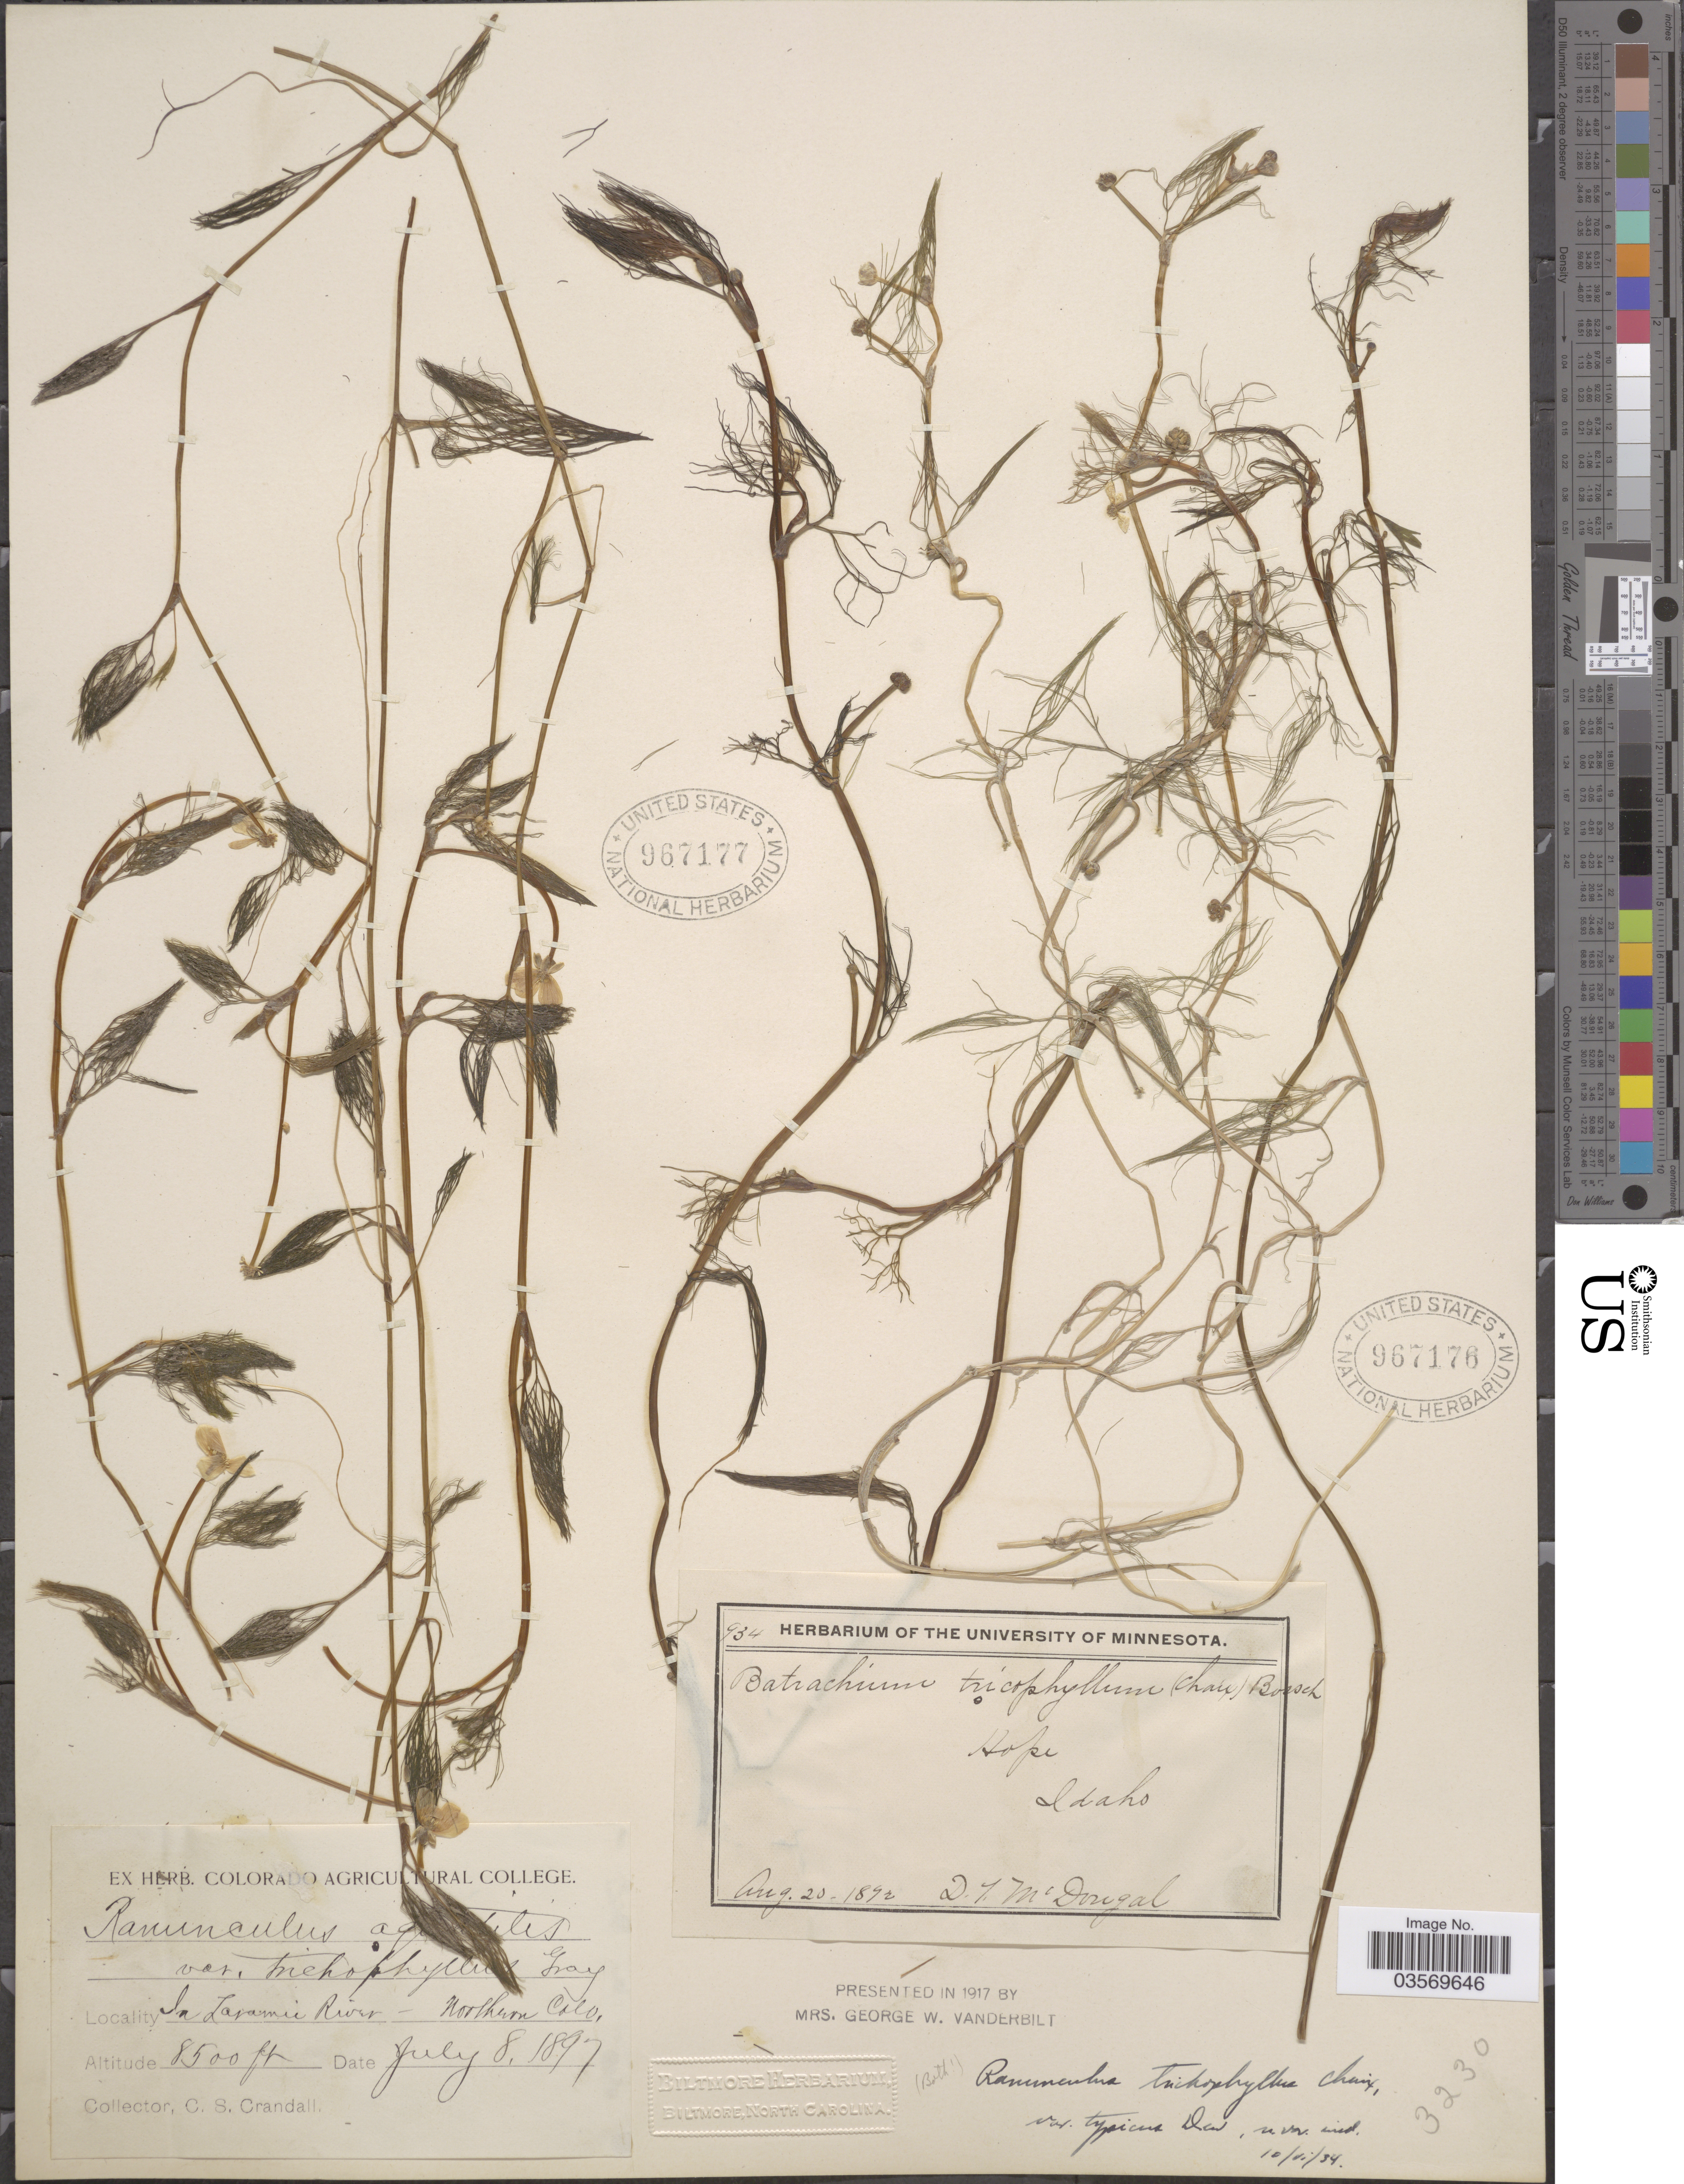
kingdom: Plantae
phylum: Tracheophyta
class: Magnoliopsida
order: Ranunculales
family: Ranunculaceae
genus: Ranunculus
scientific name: Ranunculus trichophyllus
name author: Chaix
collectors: D. Mcdougal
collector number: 934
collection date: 1892-08-20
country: United States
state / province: Idaho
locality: Hope.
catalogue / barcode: US 967176-2